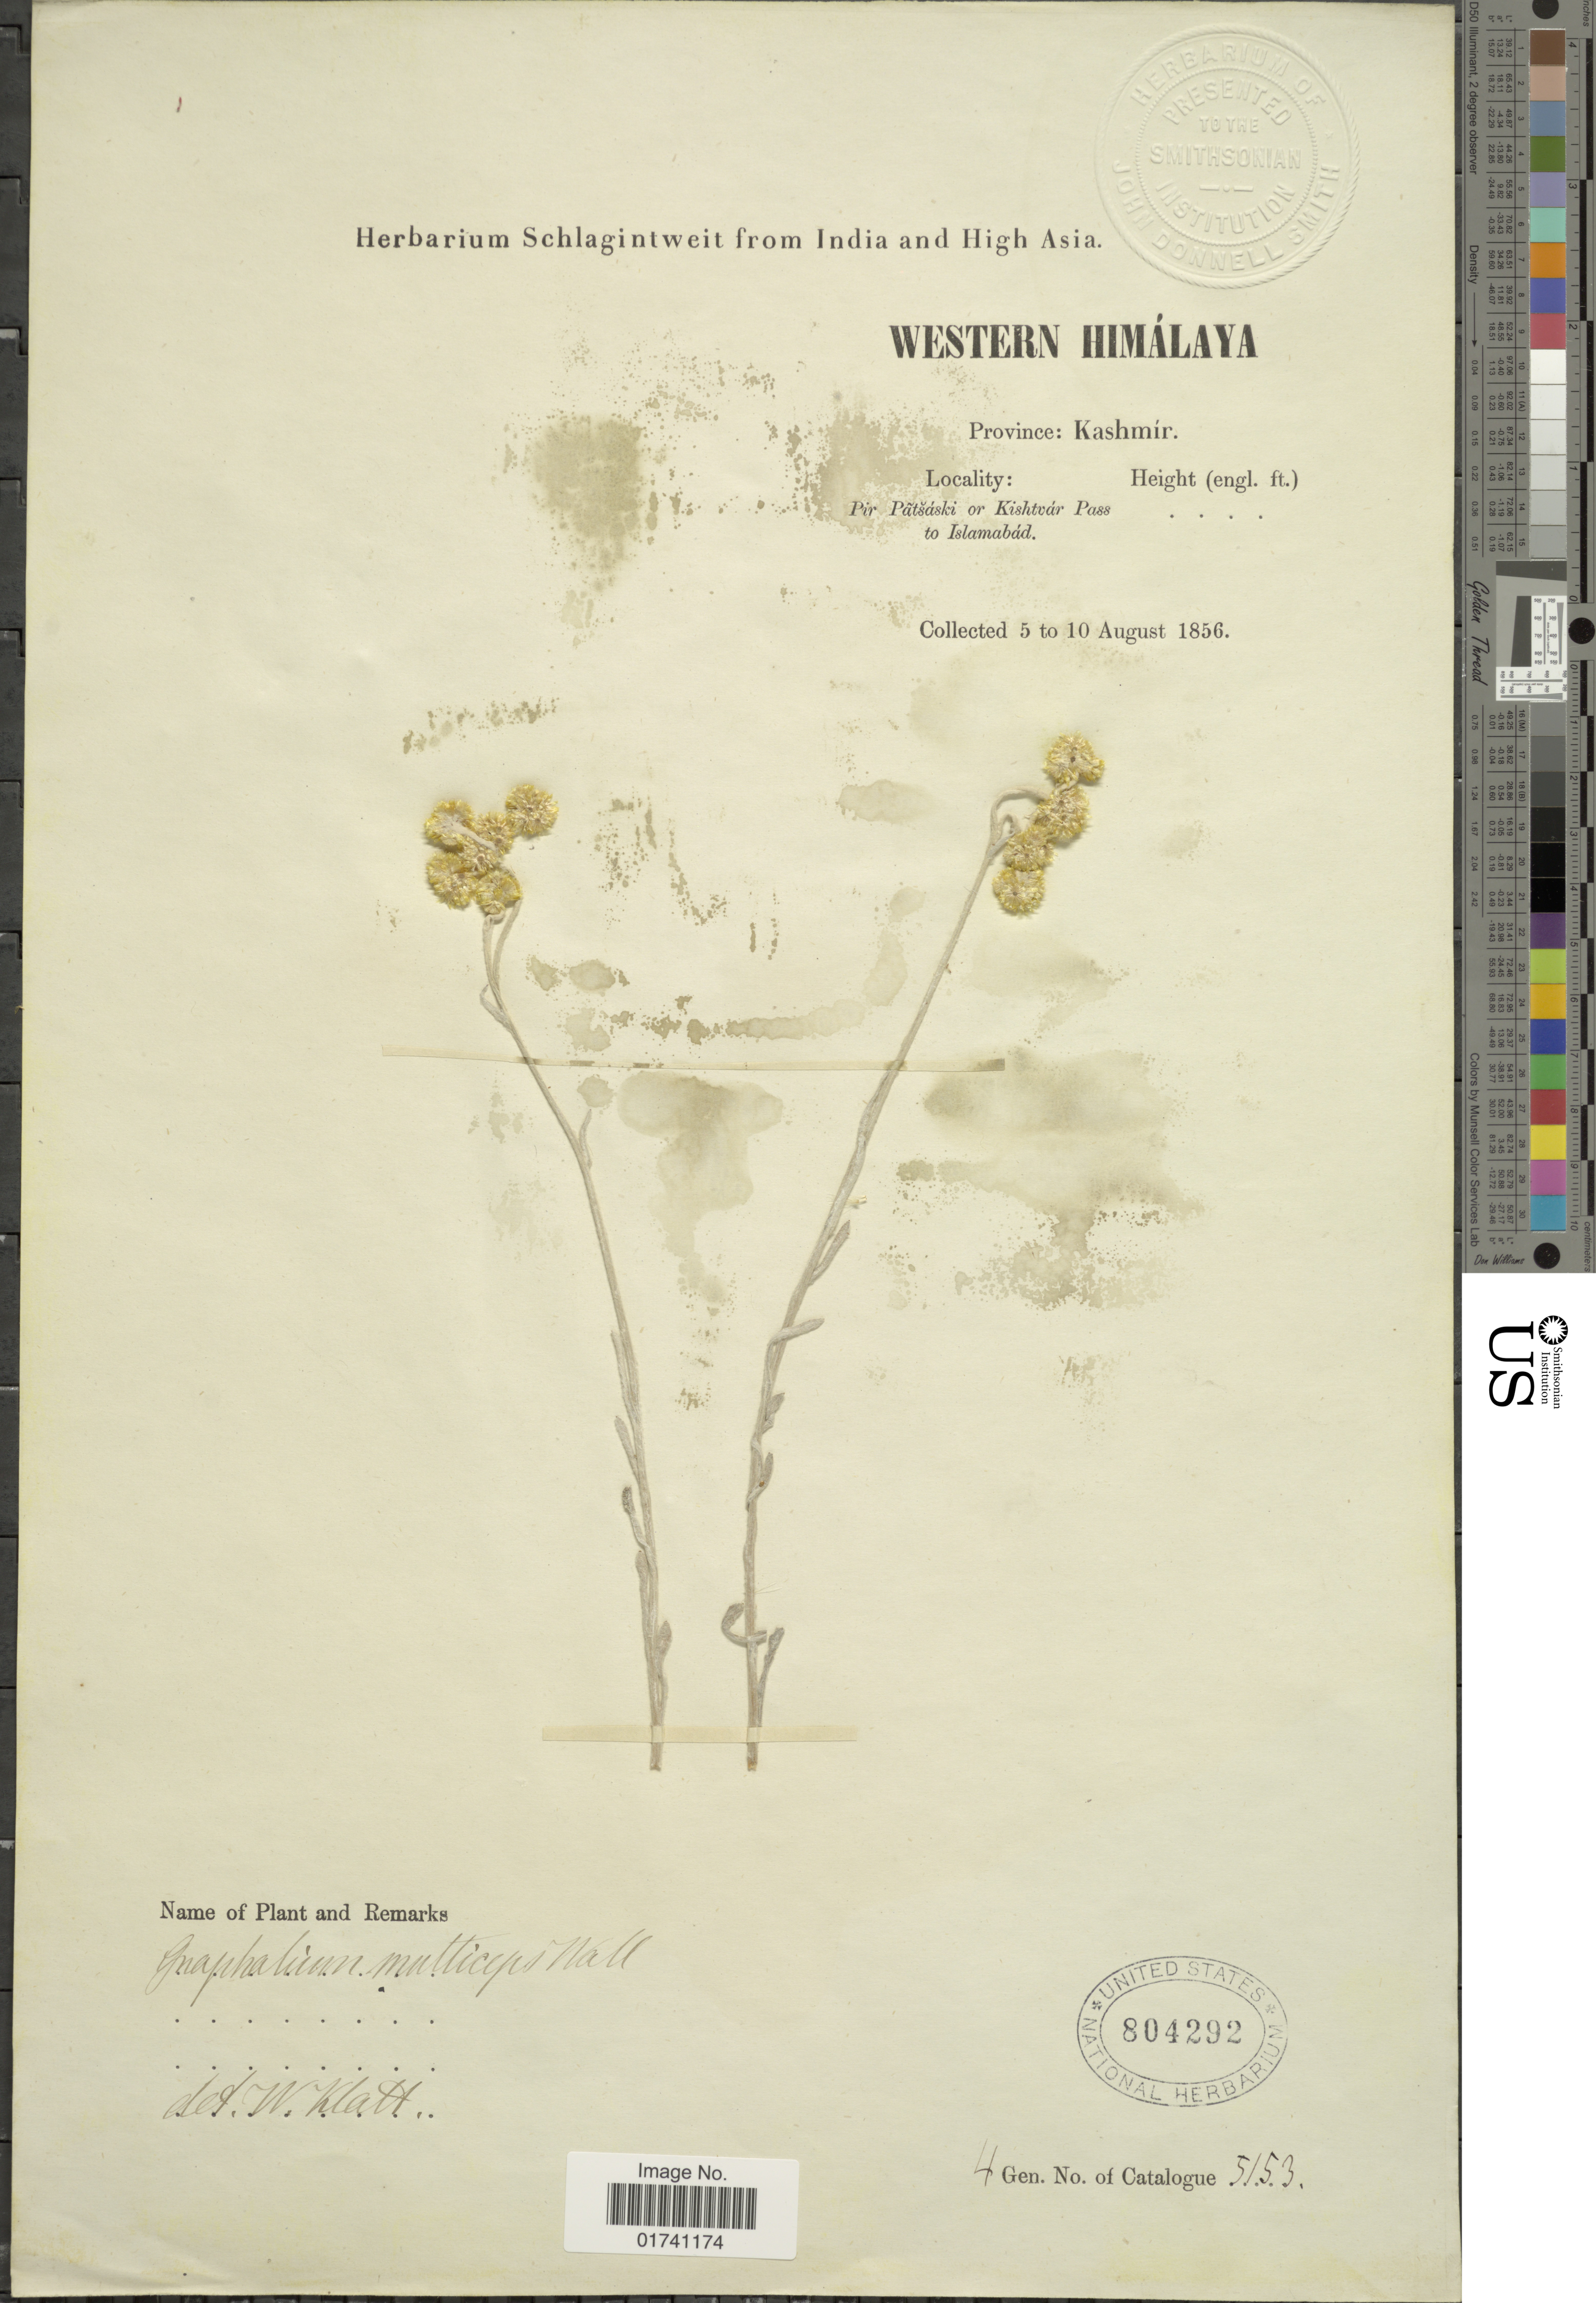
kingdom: Plantae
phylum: Tracheophyta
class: Magnoliopsida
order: Asterales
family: Asteraceae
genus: Laphangium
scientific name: Laphangium affine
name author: (D. Don) Tzvelev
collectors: ex herb. Schlagintweit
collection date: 1856-08-05/1856-08-10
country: India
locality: Province Kashmir. Pir Patsaski or Kishtvar Pass to islamabad. Western Himalaya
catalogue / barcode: US 804292